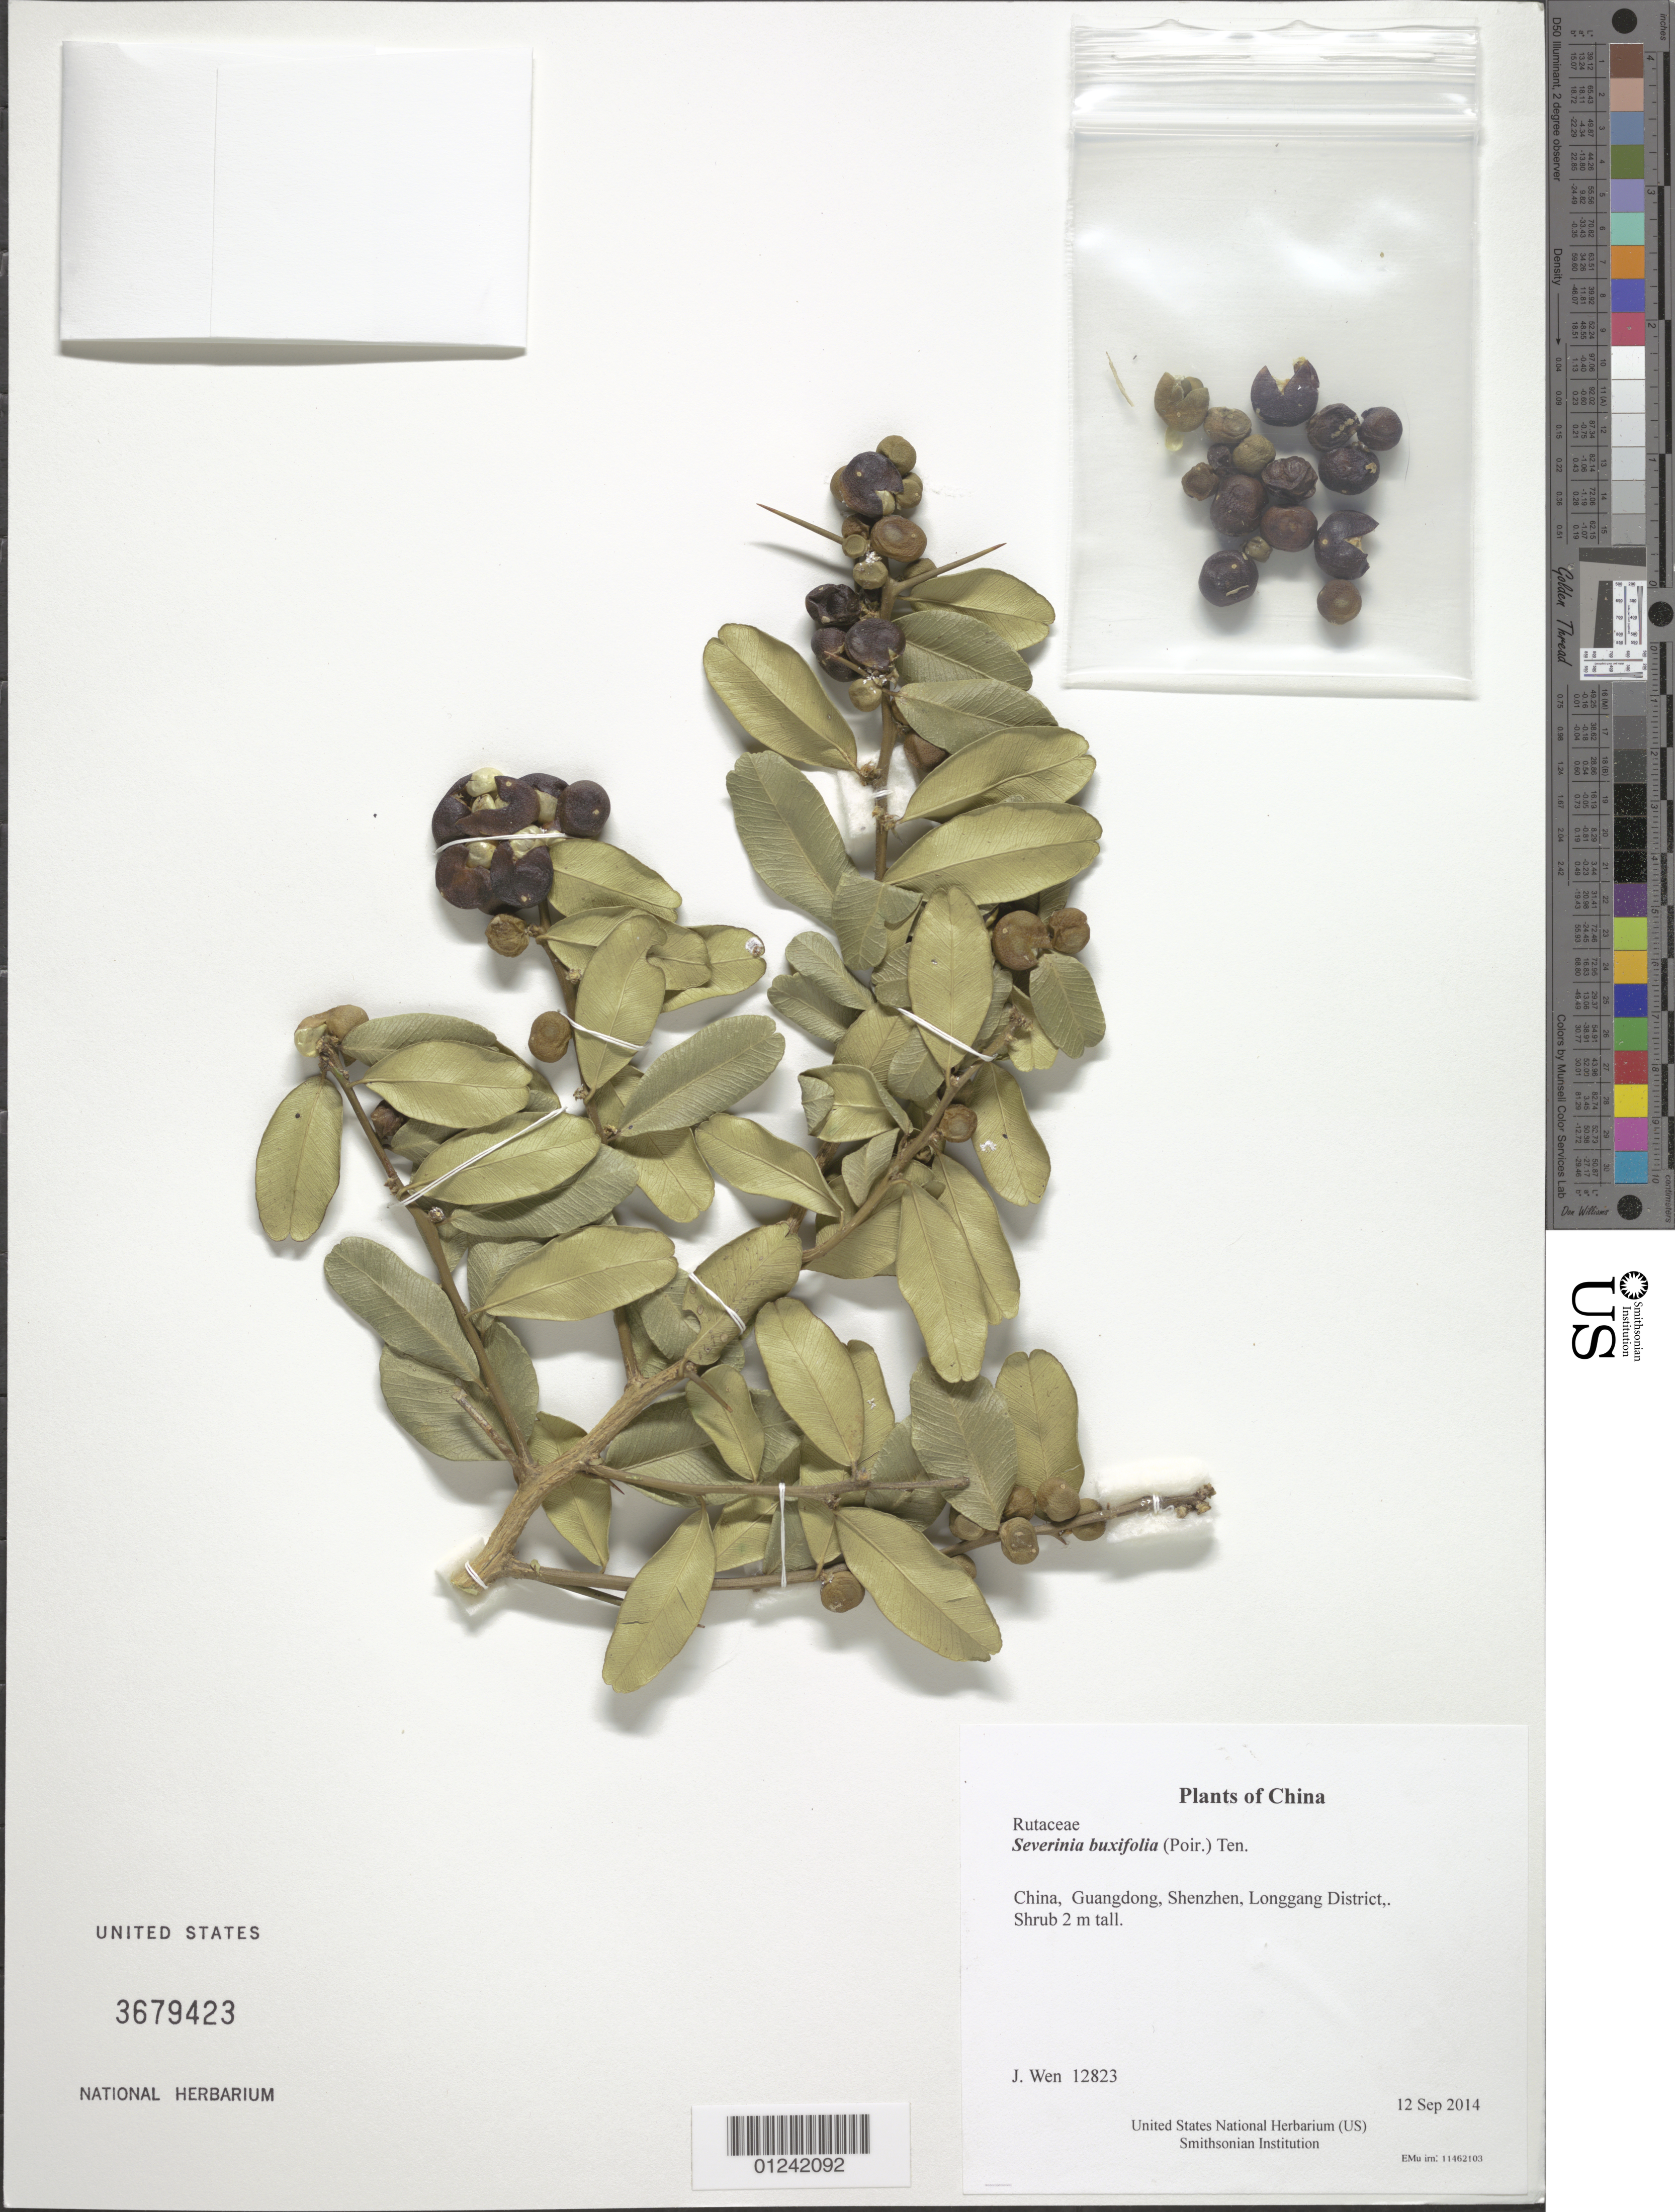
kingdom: Plantae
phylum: Tracheophyta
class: Magnoliopsida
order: Sapindales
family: Rutaceae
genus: Atalantia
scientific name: Atalantia buxifolia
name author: (Poir.) Oliv.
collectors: J. Wen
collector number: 12823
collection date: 2014-09-12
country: China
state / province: Guangdong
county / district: Shenzhen, Longgang District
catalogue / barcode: US 3679423